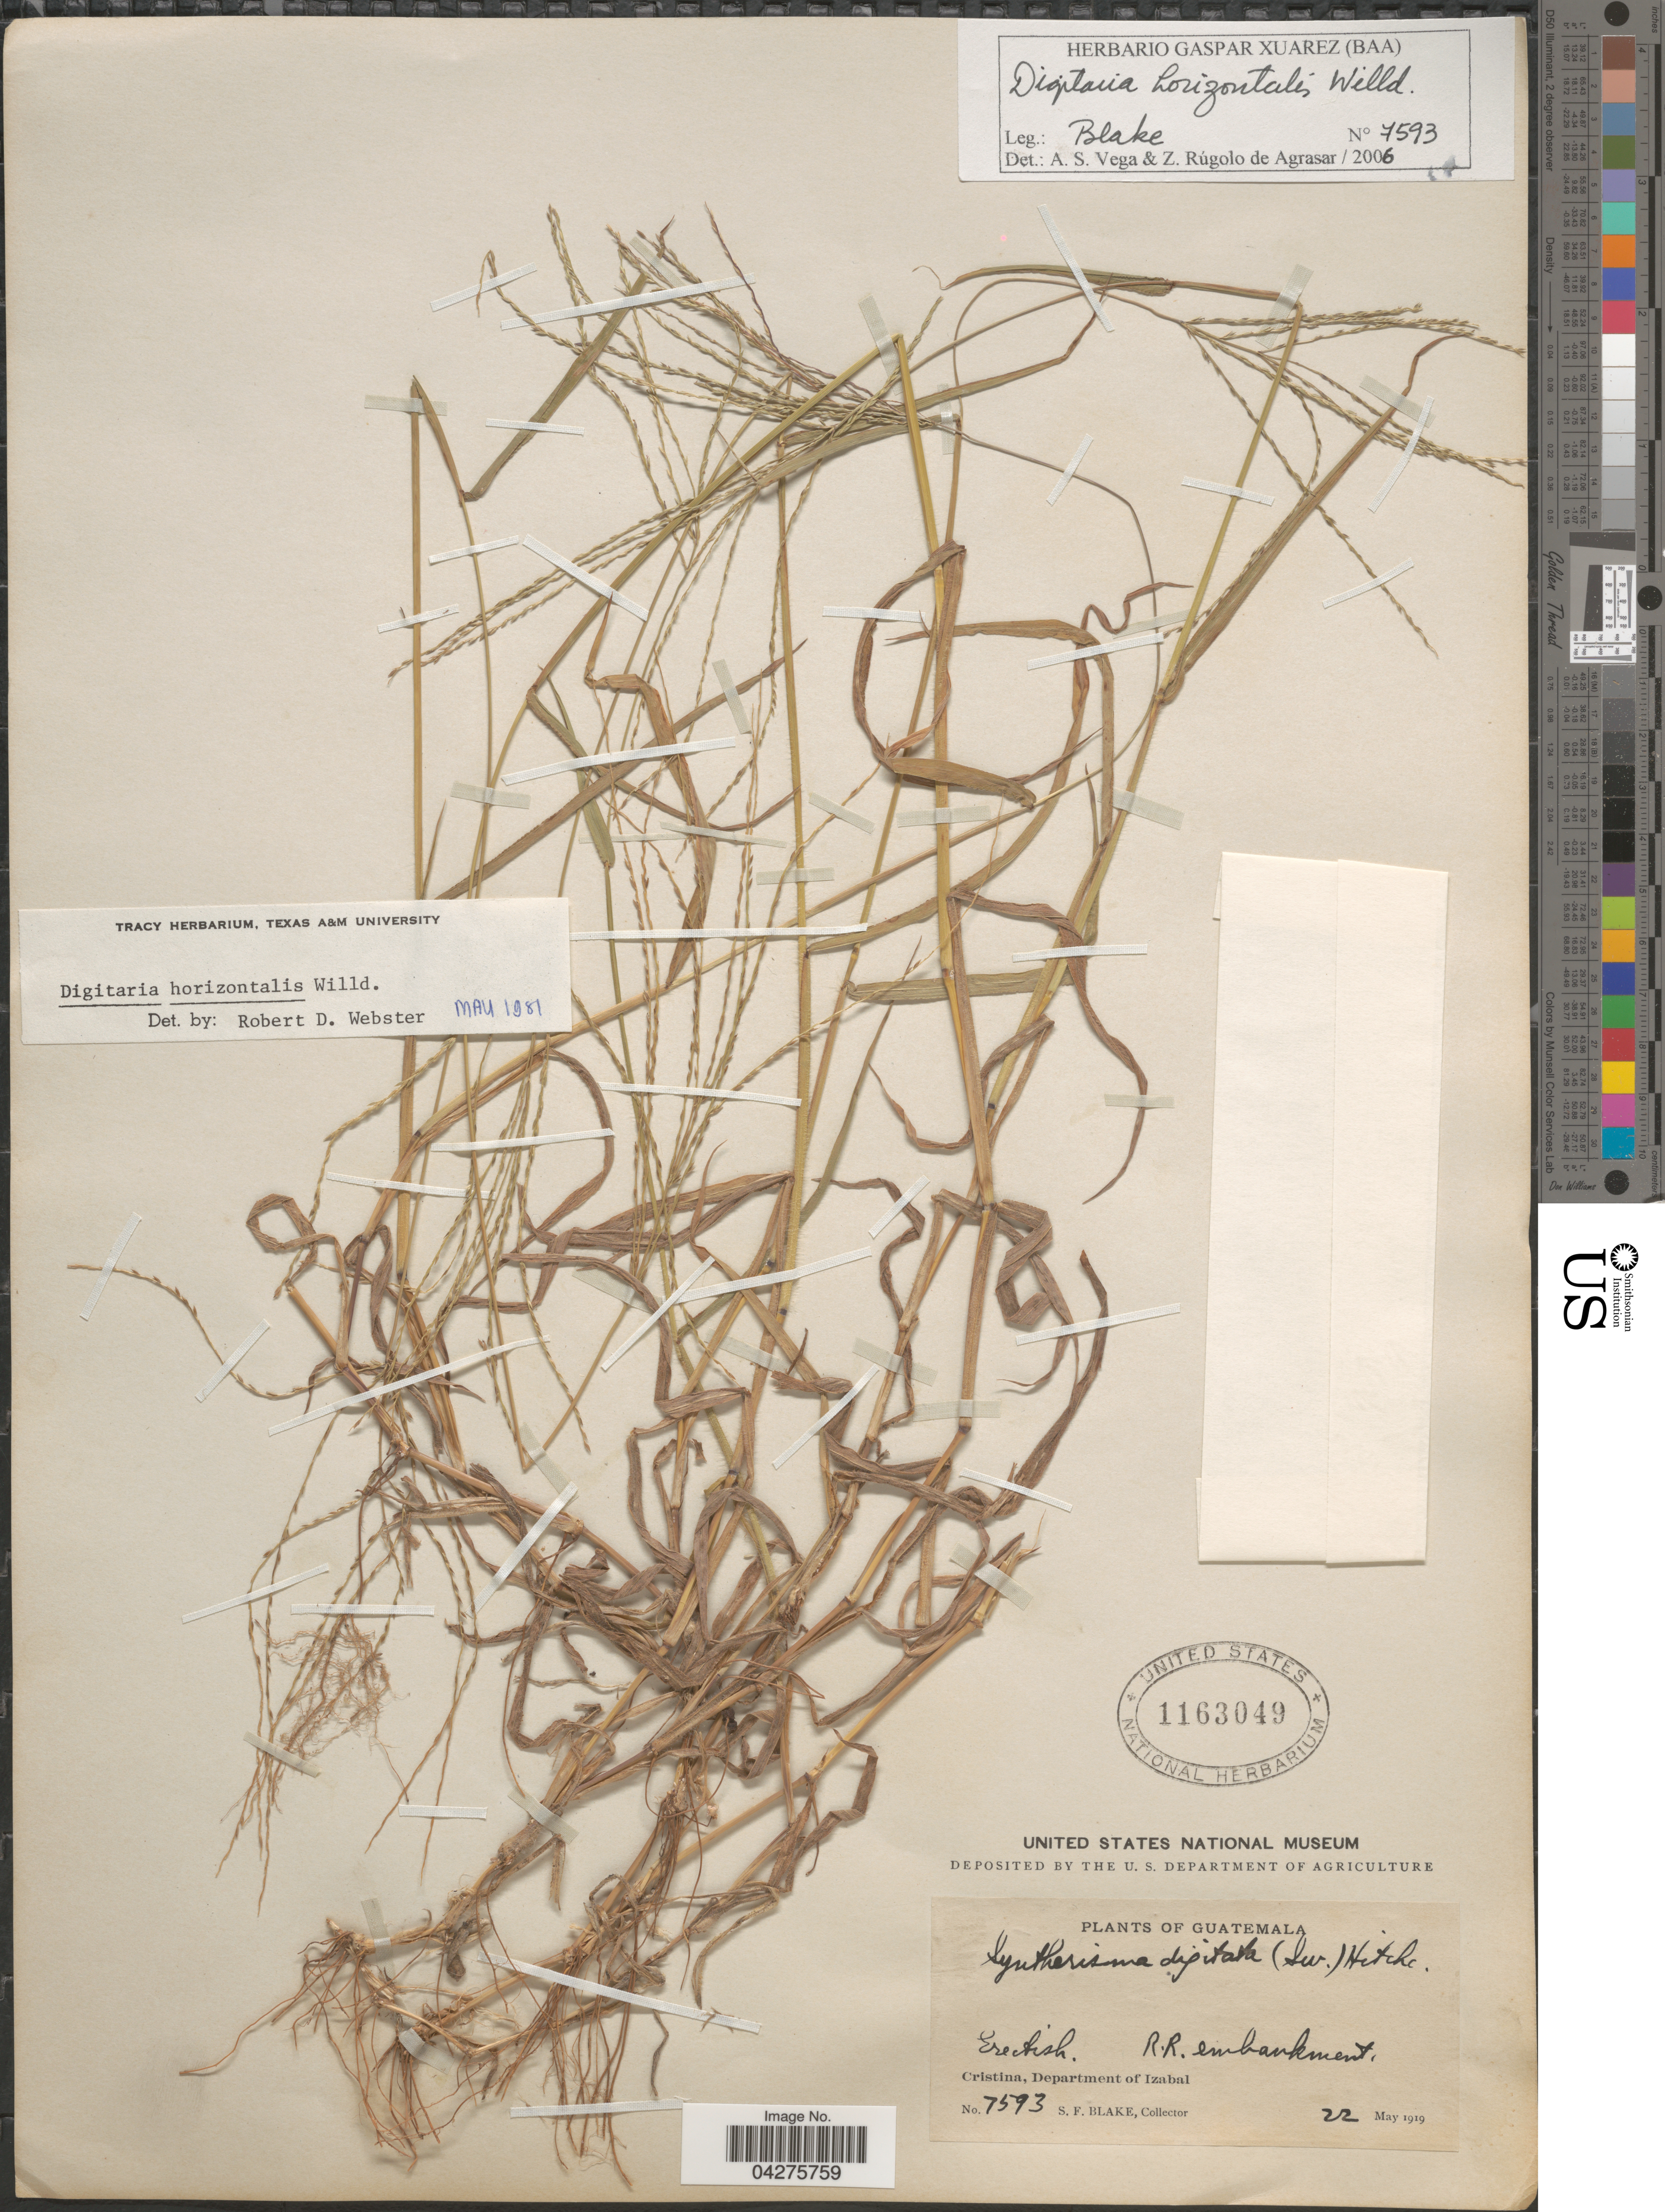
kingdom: Plantae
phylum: Tracheophyta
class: Liliopsida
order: Poales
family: Poaceae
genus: Digitaria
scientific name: Digitaria horizontalis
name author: Willd.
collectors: S. Blake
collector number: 7593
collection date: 1919-05-22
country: Guatemala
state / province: Izabal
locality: R. R. embankment. Cristina, Department of Izabal.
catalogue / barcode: US 1163049